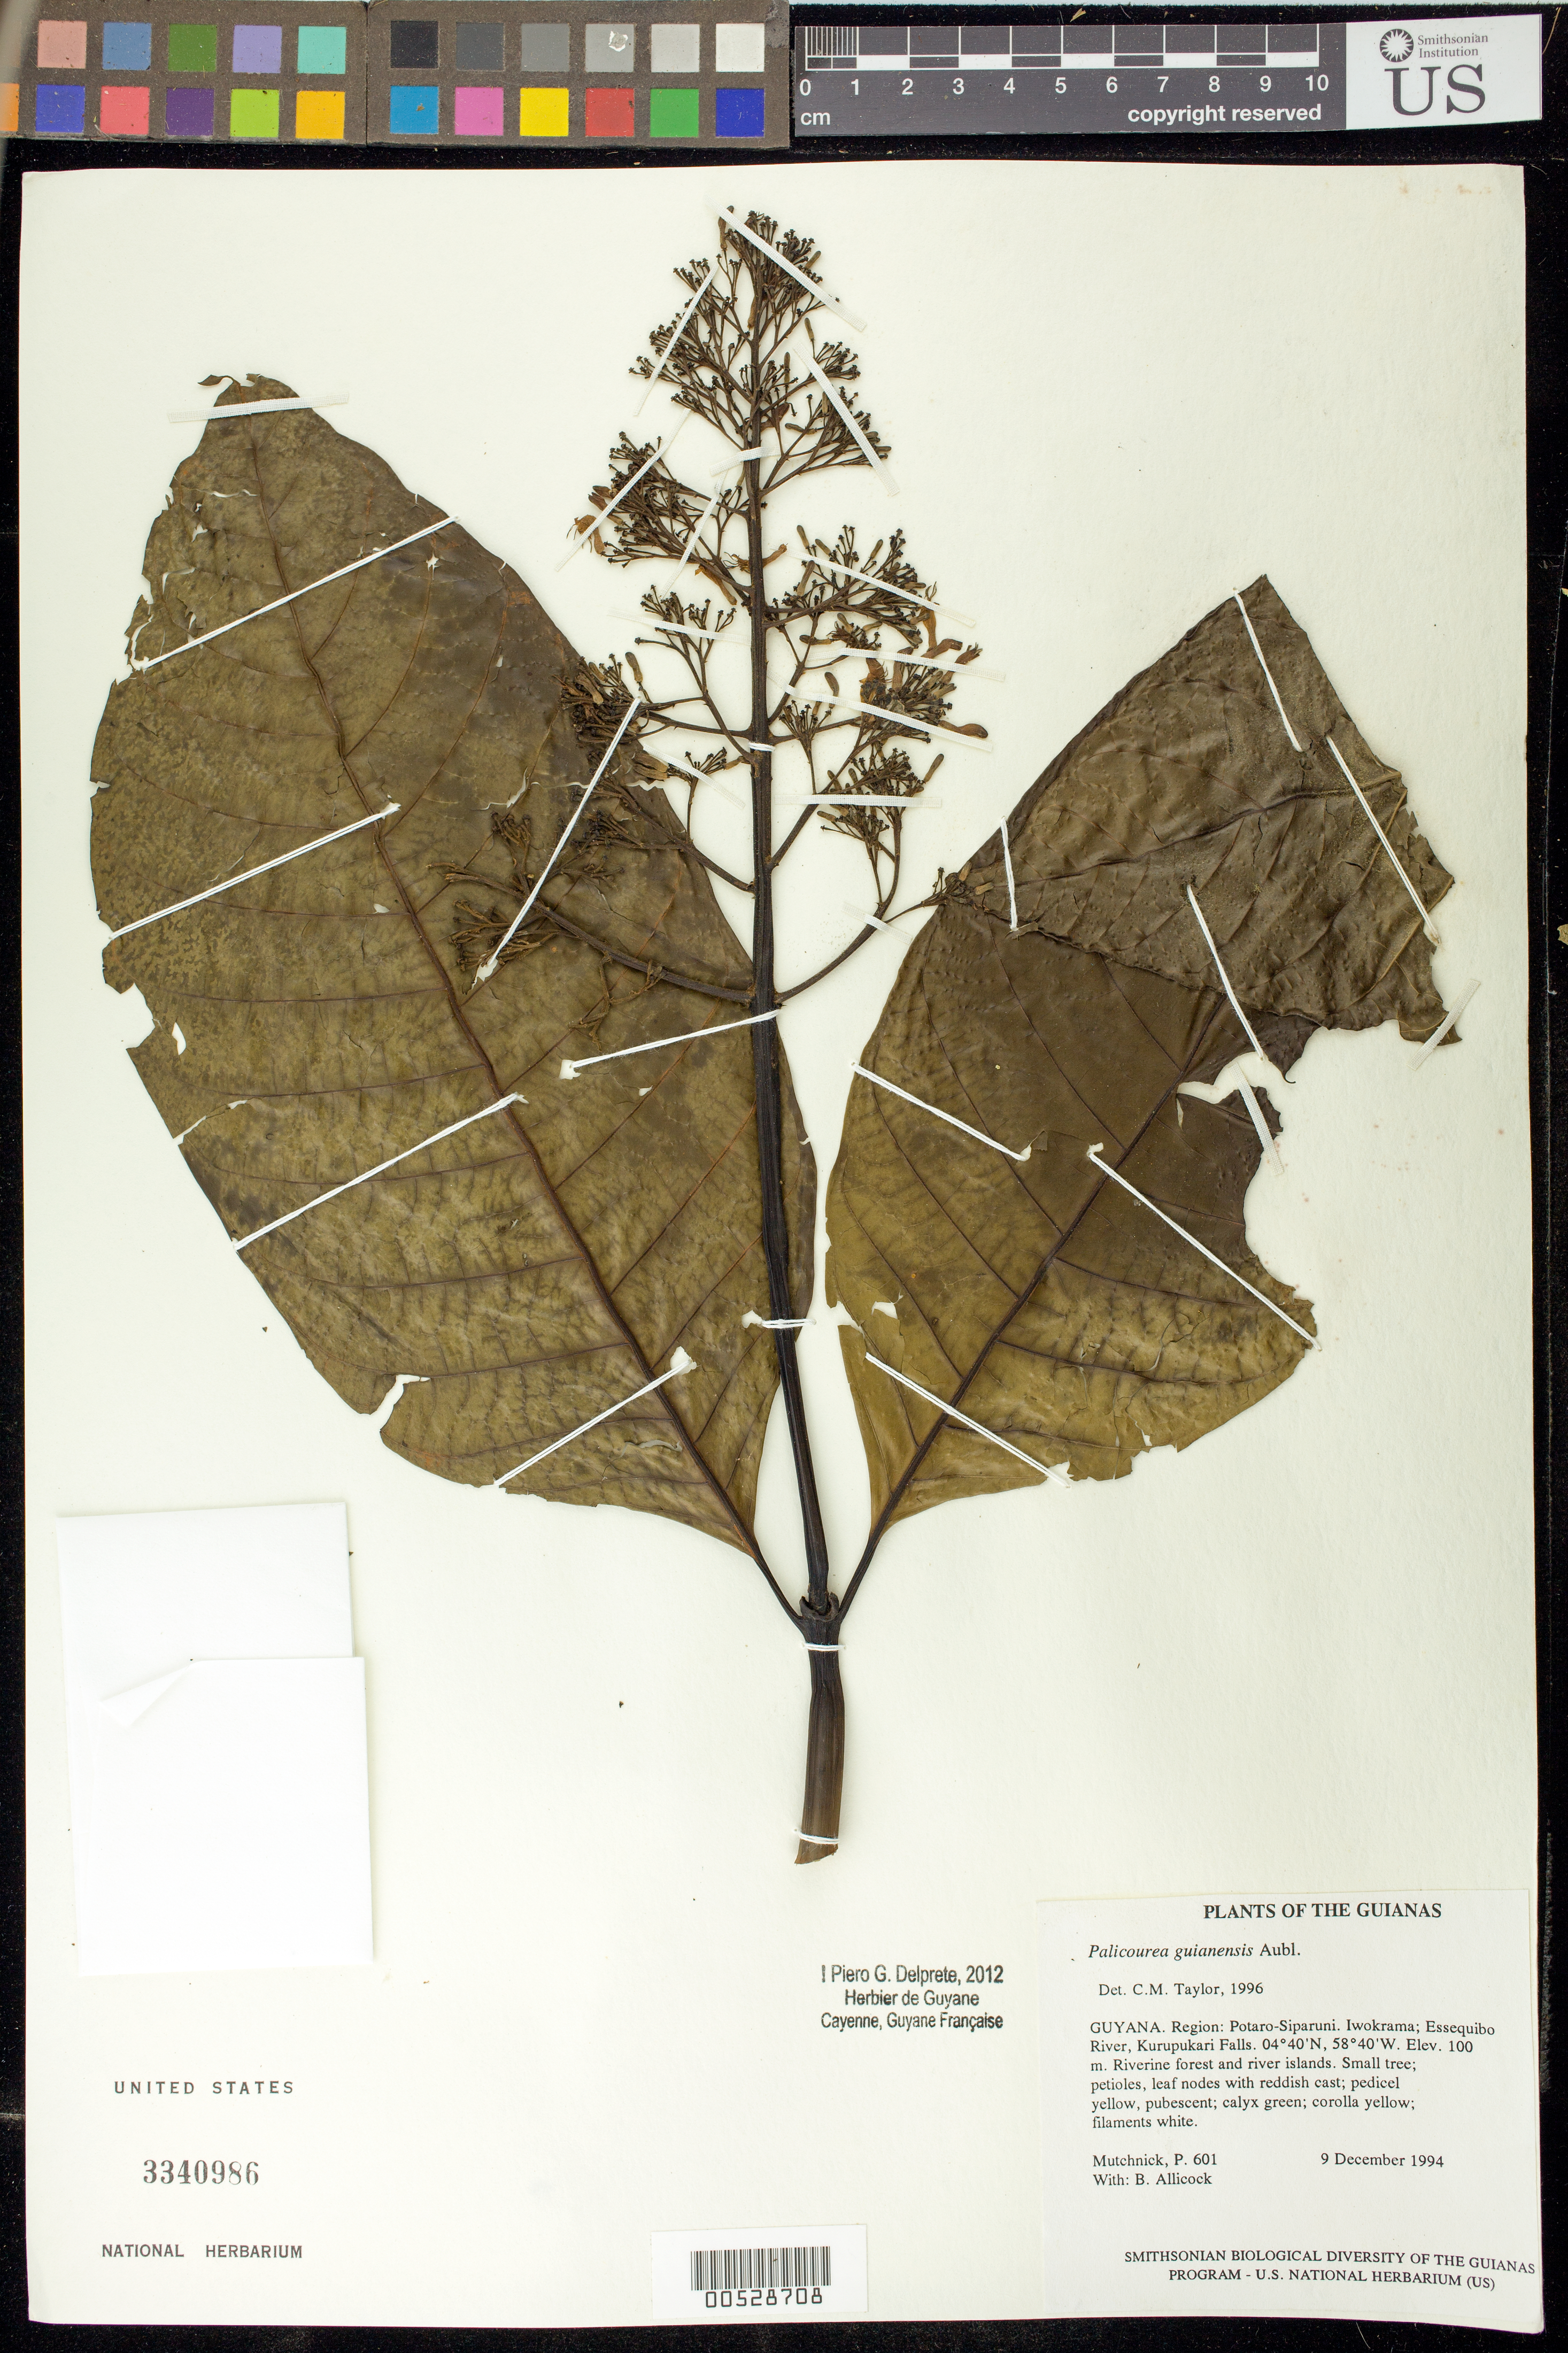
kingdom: Plantae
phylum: Tracheophyta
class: Magnoliopsida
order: Gentianales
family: Rubiaceae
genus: Palicourea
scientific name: Palicourea guianensis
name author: Aubl.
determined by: Taylor, Charlotte M.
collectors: P. Mutchnick & B. Allicock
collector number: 601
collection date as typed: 9 December 1994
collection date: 1994-12-09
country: Guyana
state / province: Potaro-Siparuni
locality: Iwokrama; Essequibo River, Kurupukari Falls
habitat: Riverine forest and river islands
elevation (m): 100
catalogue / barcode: US 3340986